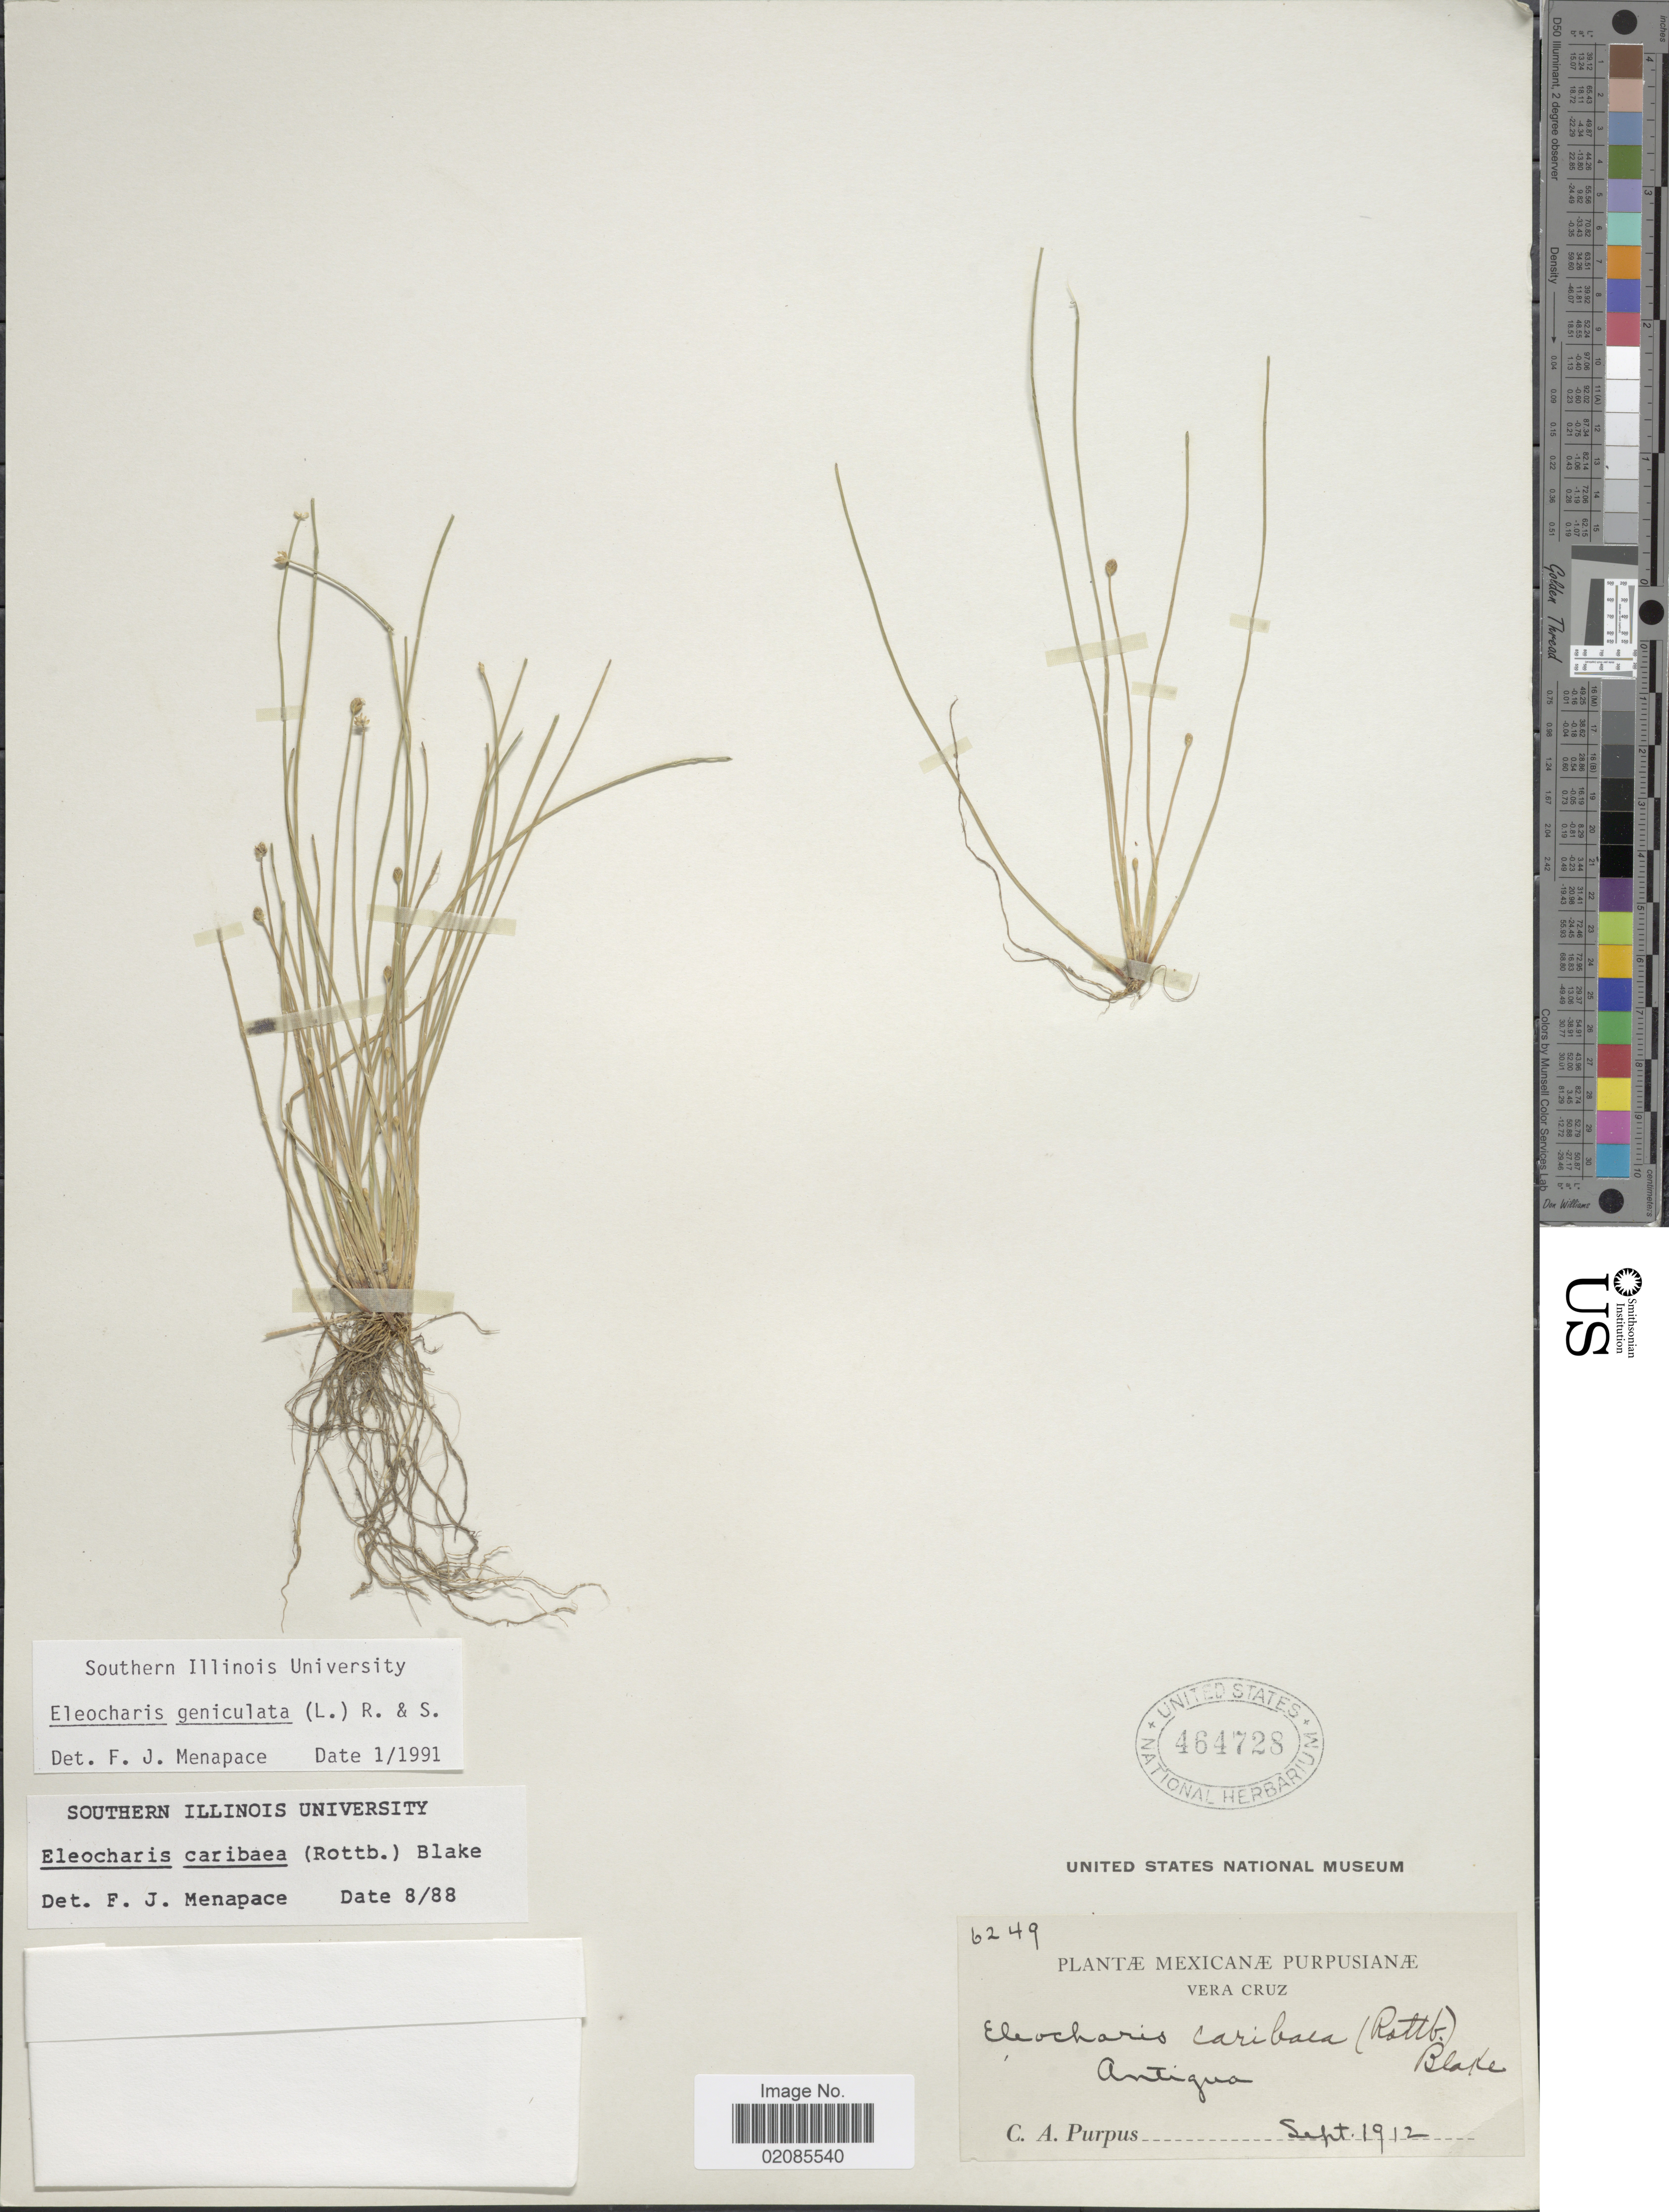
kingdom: Plantae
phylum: Tracheophyta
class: Liliopsida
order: Poales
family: Cyperaceae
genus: Eleocharis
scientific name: Eleocharis geniculata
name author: (L.) Roem. & Schult.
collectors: C. A. Purpus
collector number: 6249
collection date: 1912-09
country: Mexico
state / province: Veracruz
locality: Vera Cruz, Antigua.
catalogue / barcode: US 464728